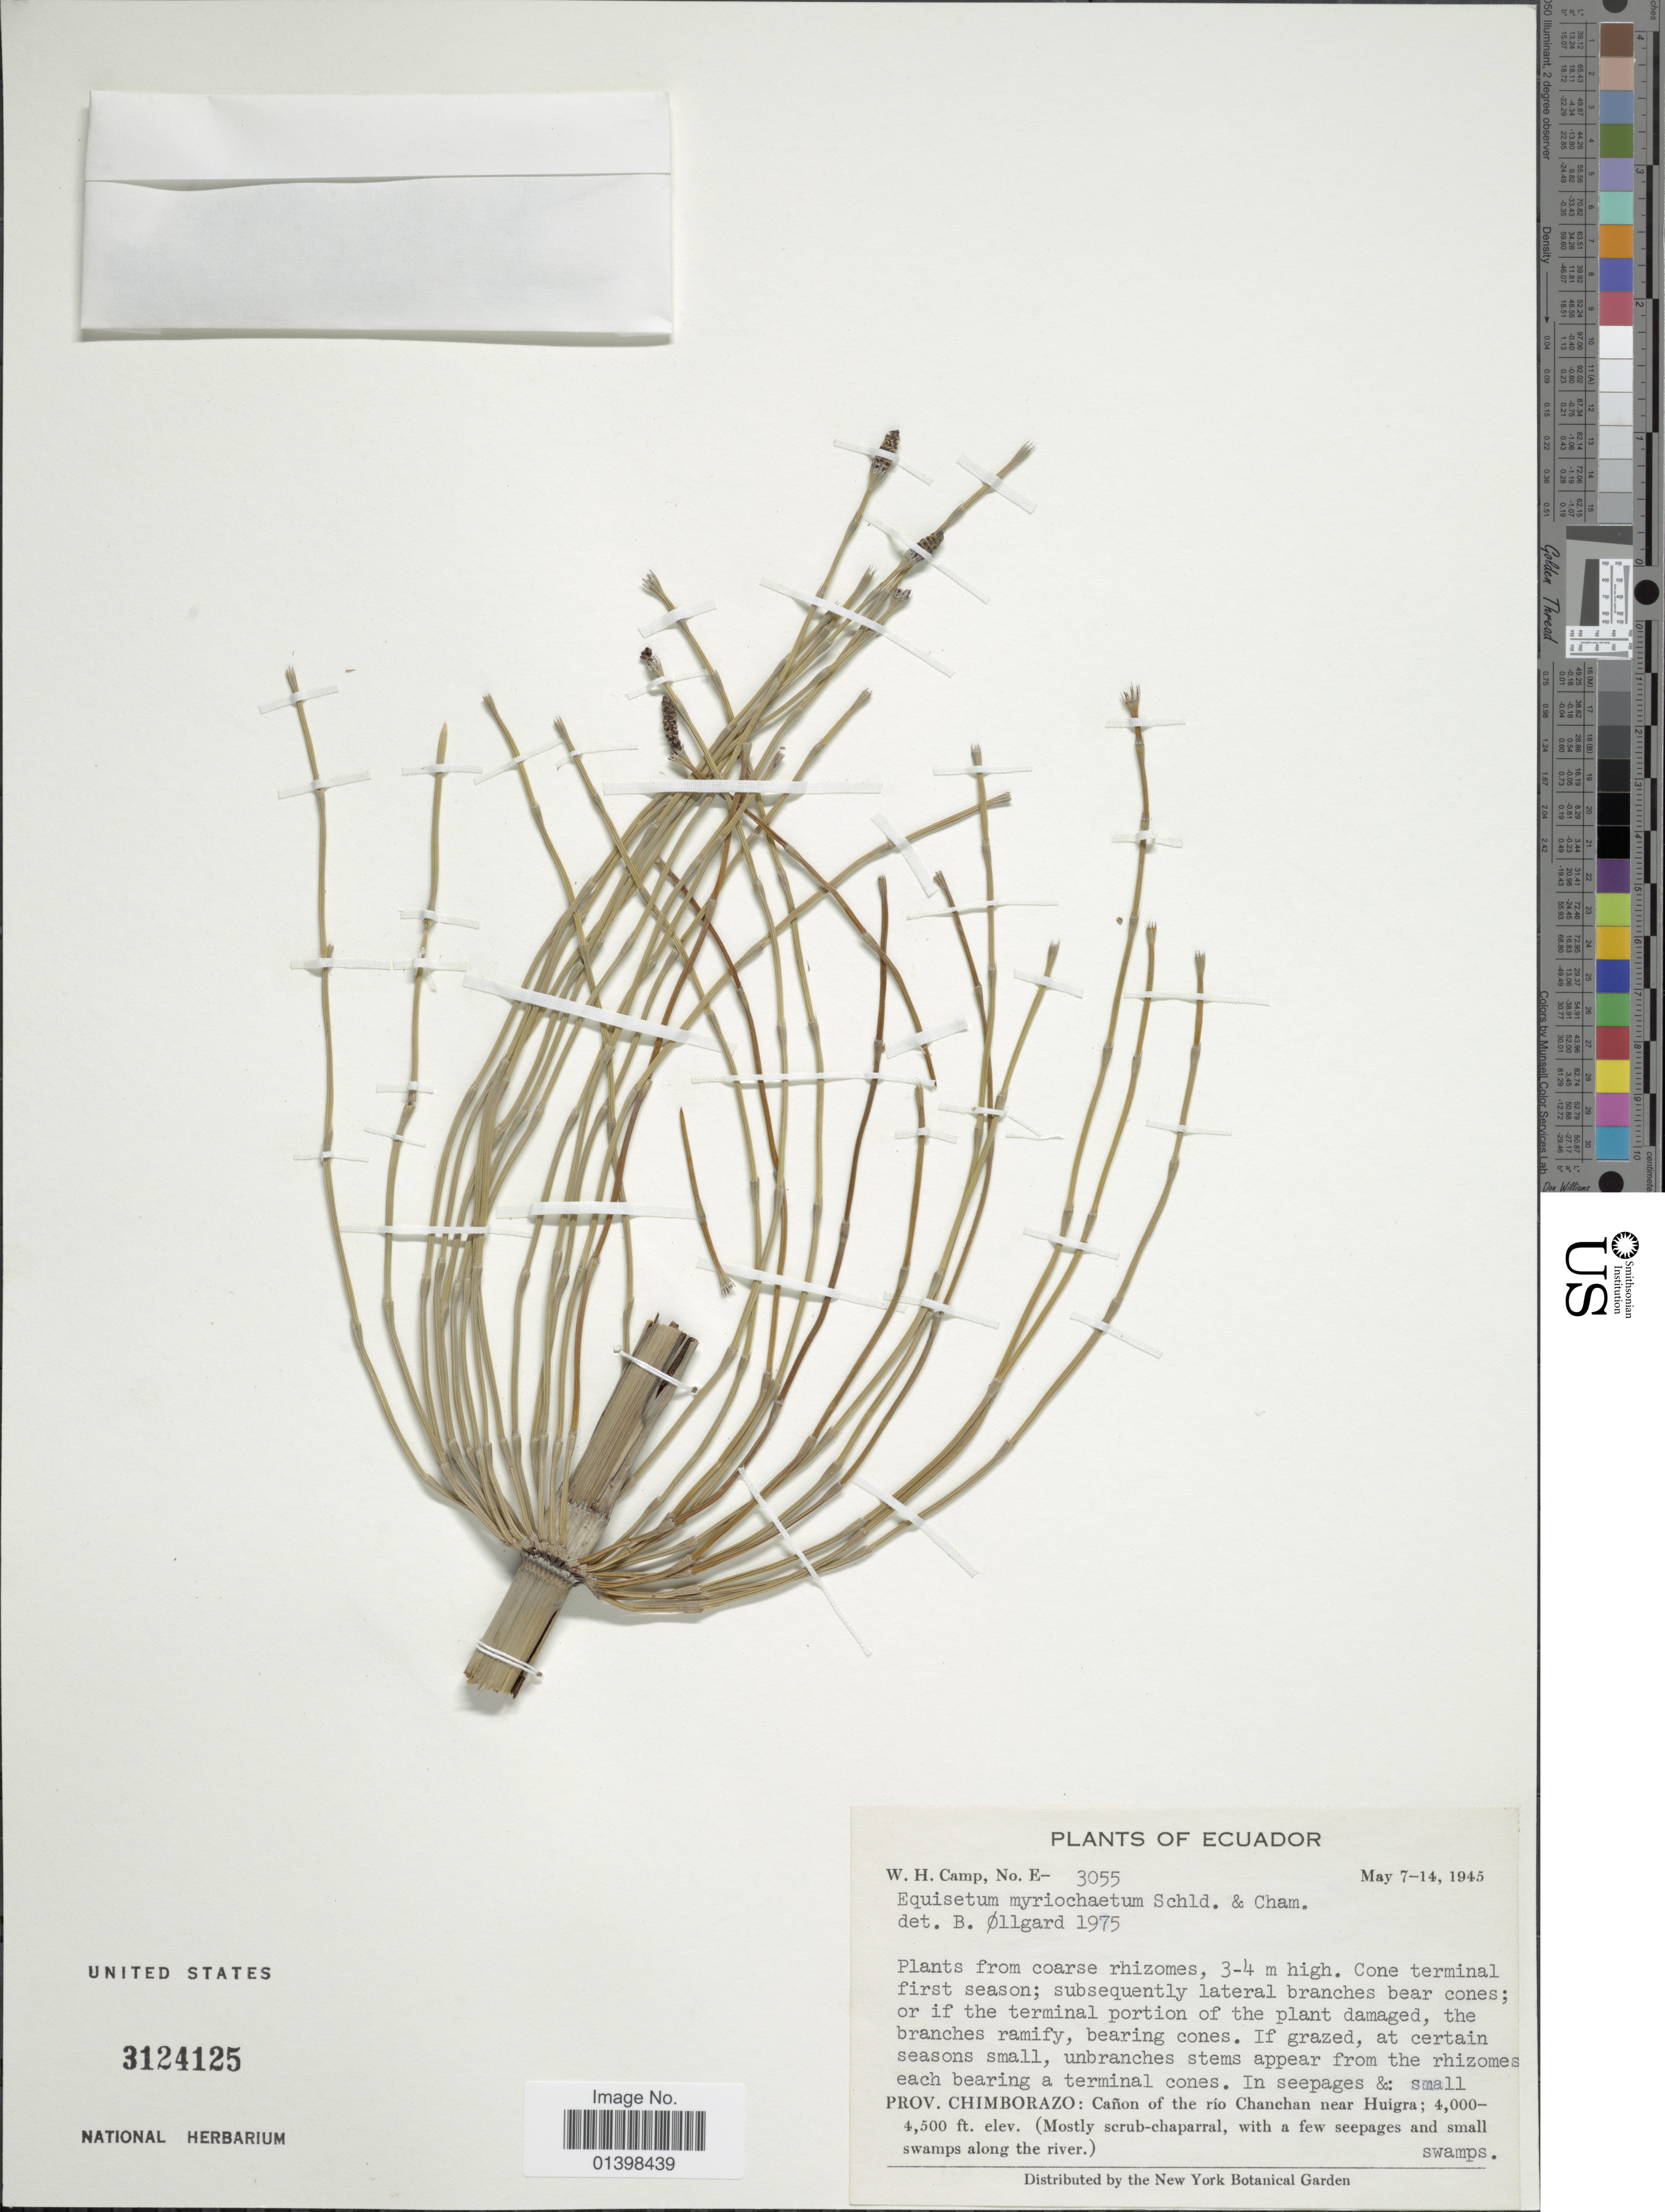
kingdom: Plantae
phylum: Tracheophyta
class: Polypodiopsida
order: Equisetales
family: Equisetaceae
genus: Equisetum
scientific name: Equisetum myriochaetum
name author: Schltdl. & Cham.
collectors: W. H. Camp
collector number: E-3055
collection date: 1945-05-07/1945-05-14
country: Ecuador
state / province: Chimborazo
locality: Cañon of the rio Chanchan near Huigra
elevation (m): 1219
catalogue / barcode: US 3124125